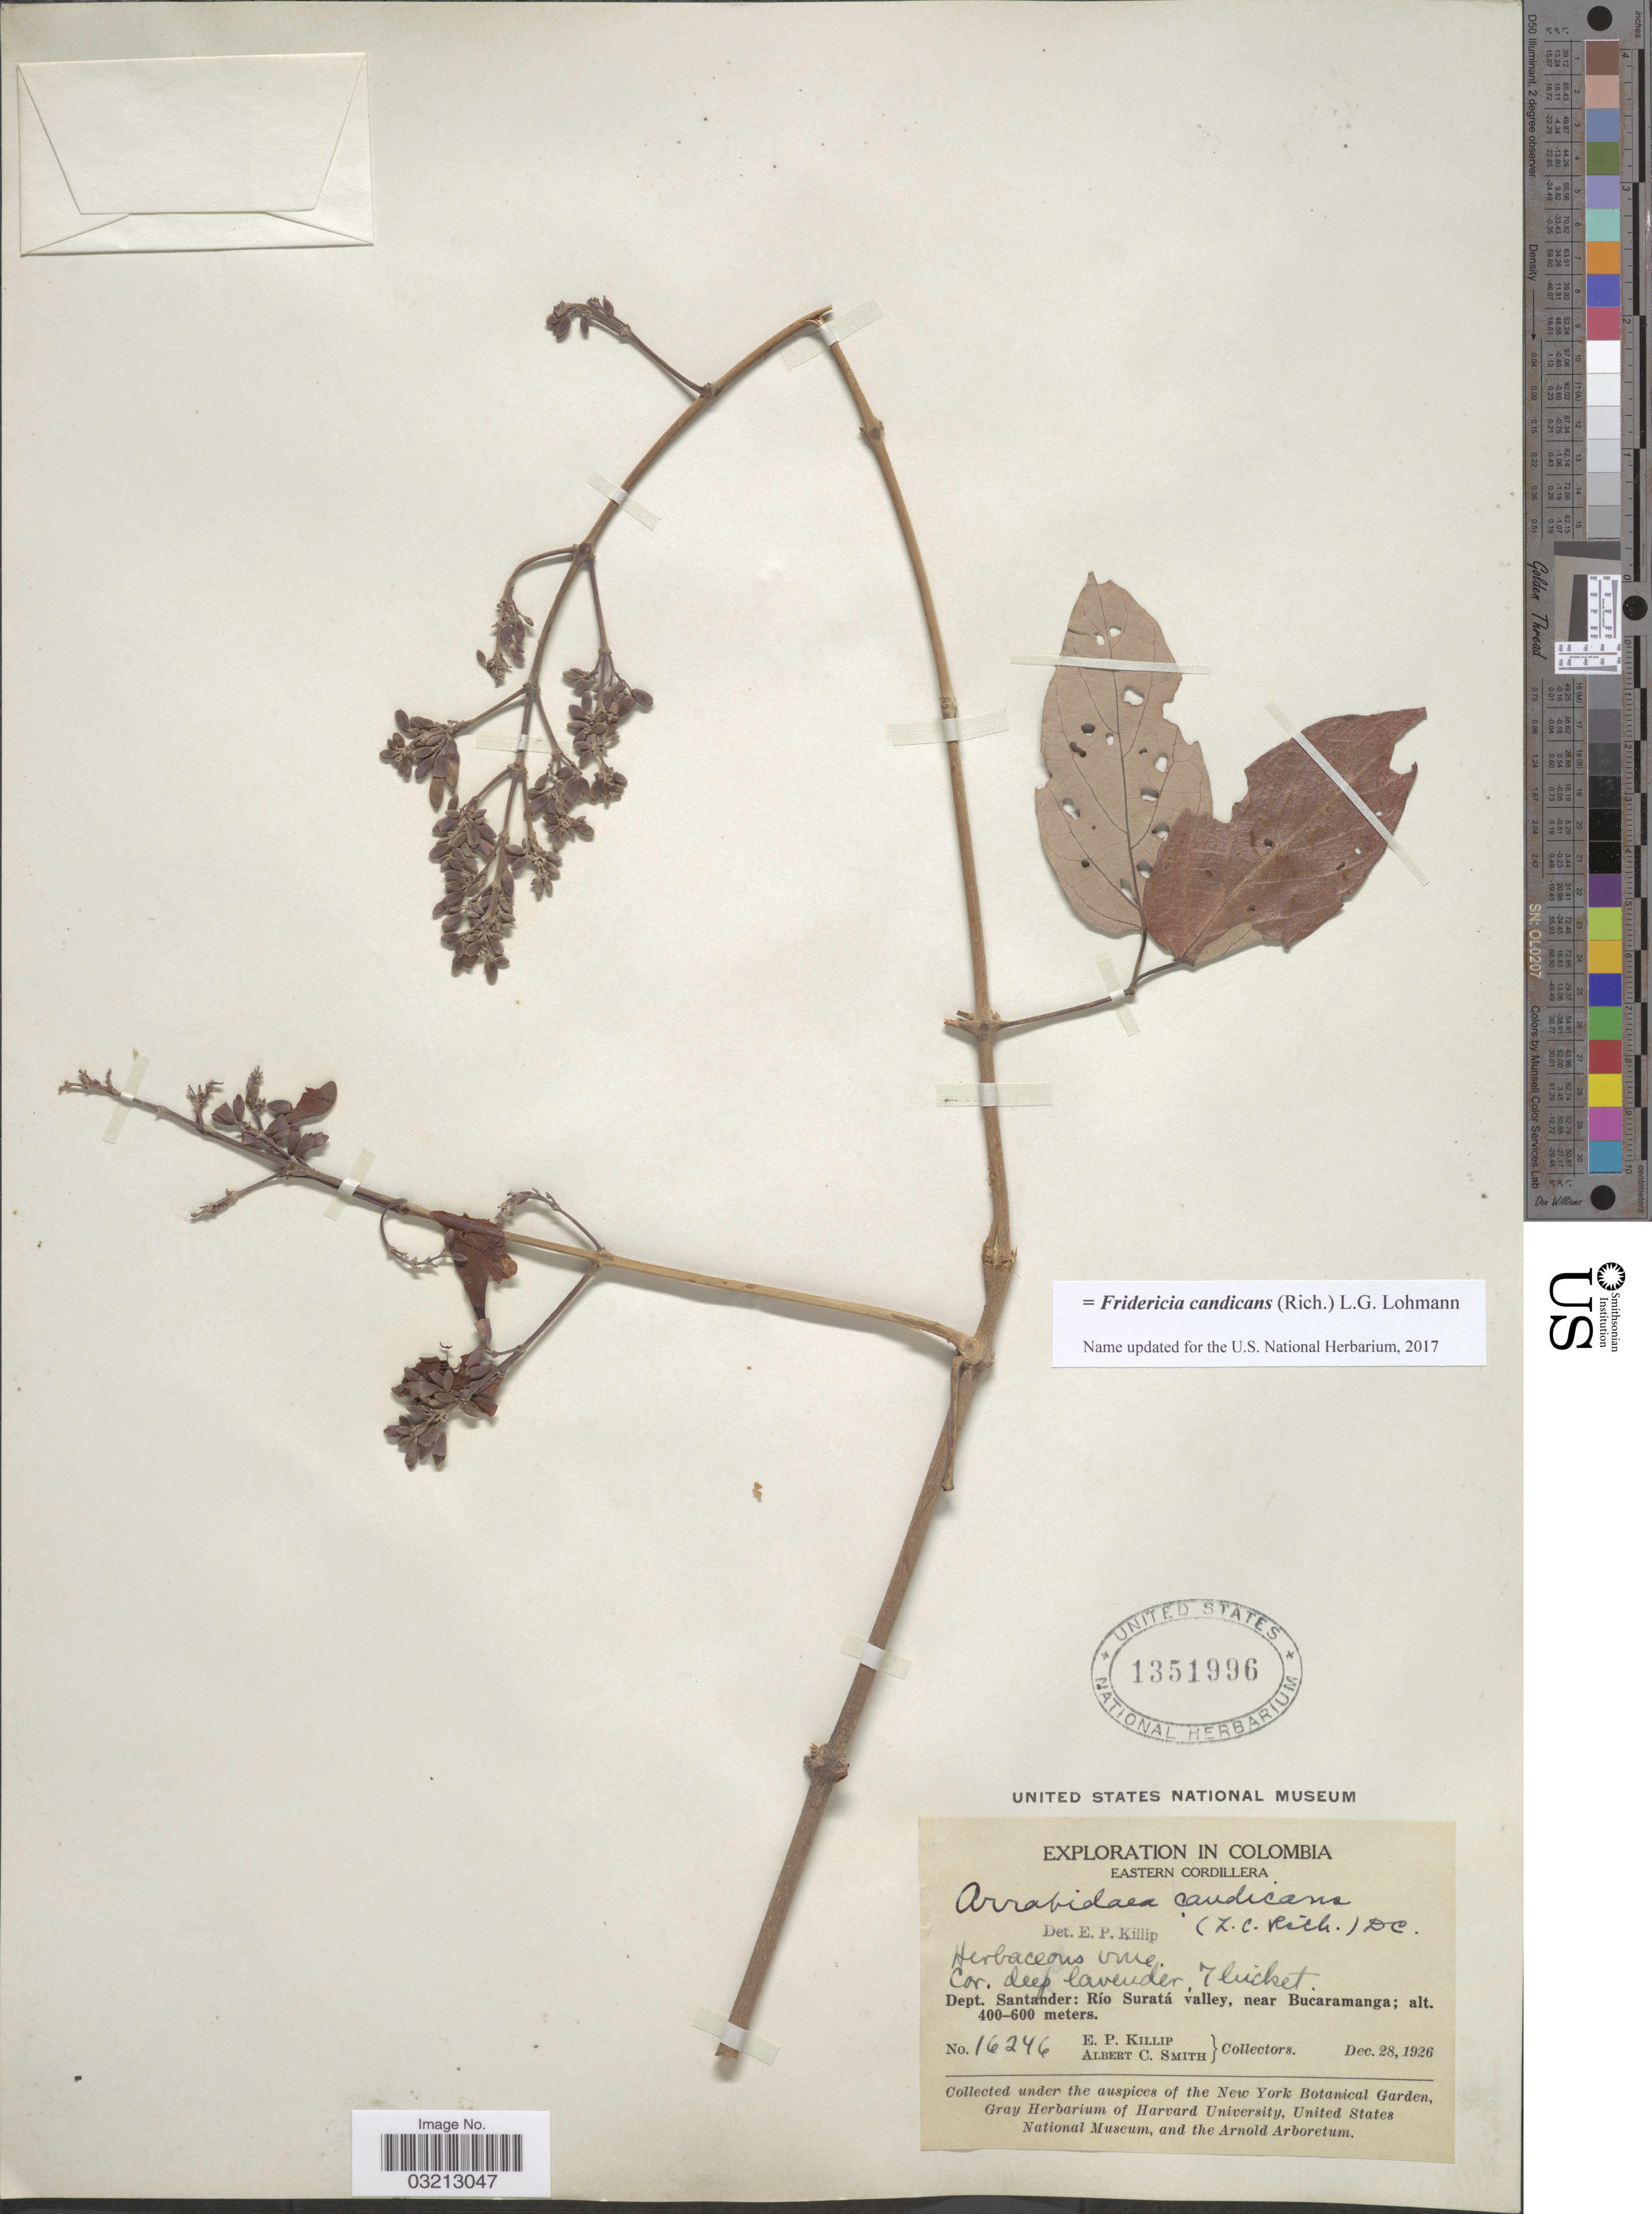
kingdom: Plantae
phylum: Tracheophyta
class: Magnoliopsida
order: Lamiales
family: Bignoniaceae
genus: Fridericia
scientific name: Fridericia candicans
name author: (Rich.) L.G. Lohmann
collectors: E. P. Killip & A. C. Smith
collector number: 16246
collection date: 1926-12-28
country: Colombia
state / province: Santander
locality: Eastern Cordillera. Dept. Santander: Río Suratá valley, near Bucaramanga.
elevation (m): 400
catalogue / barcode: US 1351996